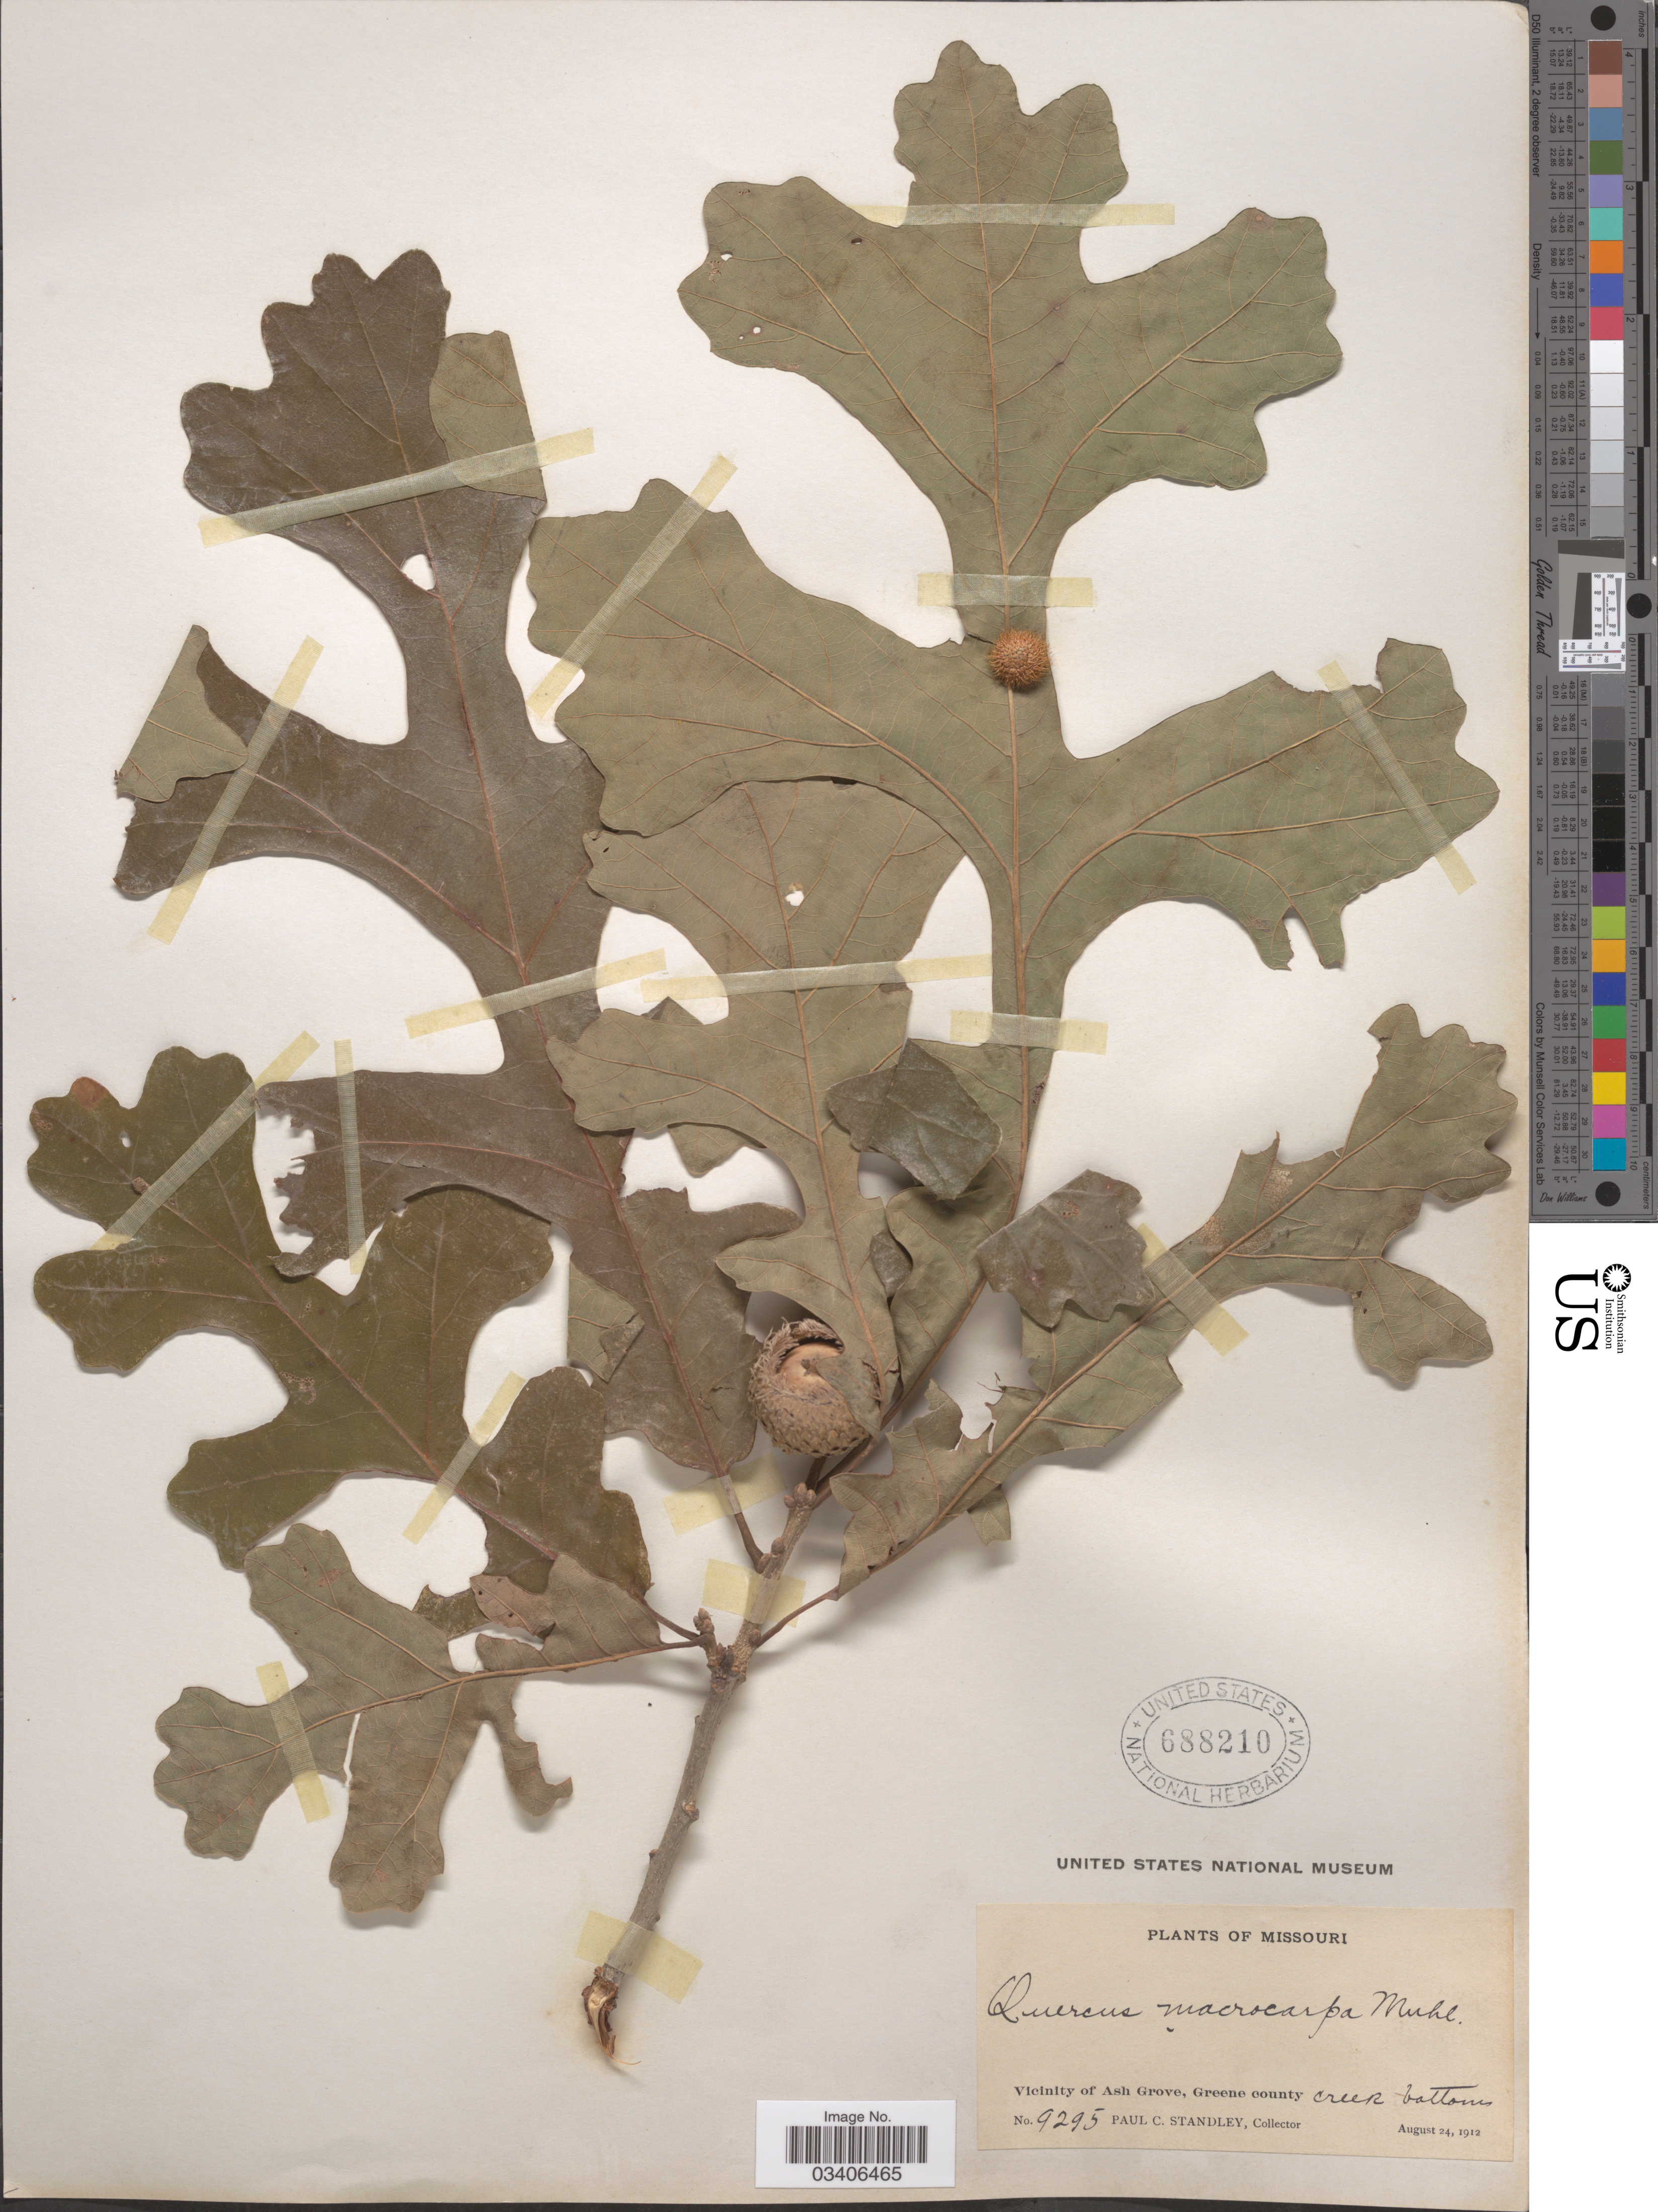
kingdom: Plantae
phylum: Tracheophyta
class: Magnoliopsida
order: Fagales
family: Fagaceae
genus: Quercus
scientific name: Quercus macrocarpa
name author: Michx.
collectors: P. C. Standley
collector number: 9295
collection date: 1912-08-24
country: United States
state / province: Missouri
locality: Vicinity of Ash Grove, Greene county, creek bottoms.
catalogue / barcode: US 688210